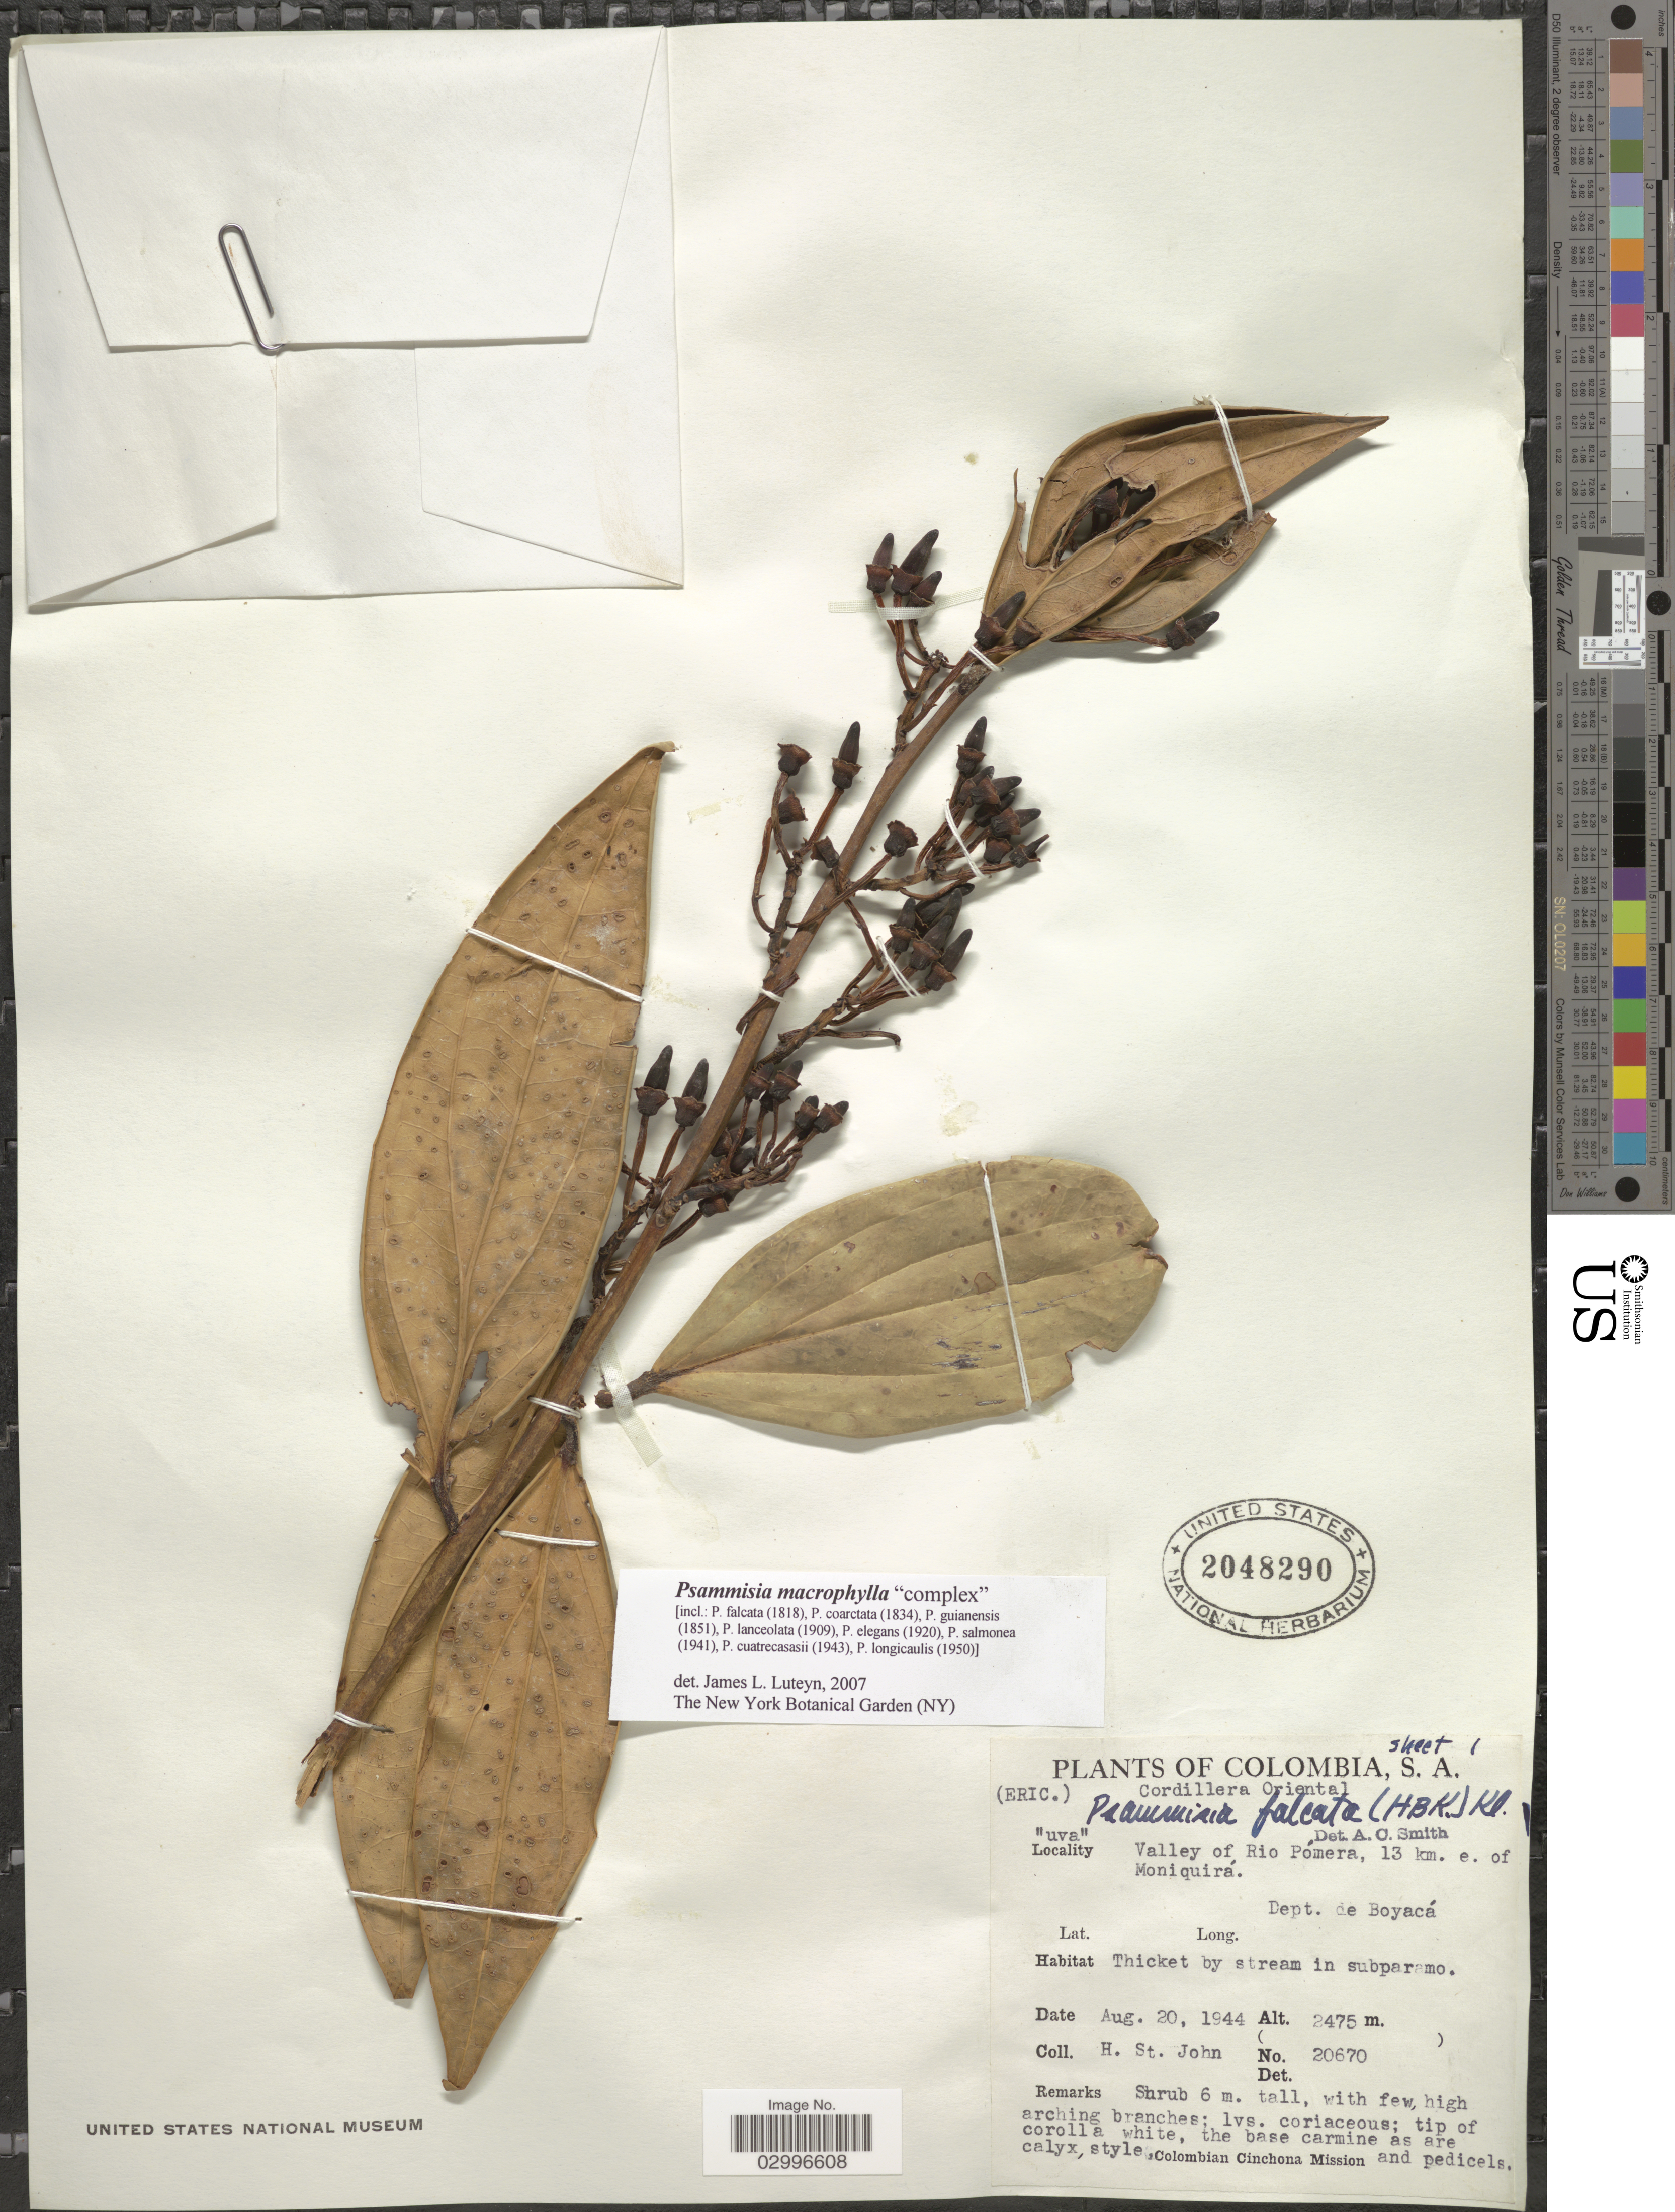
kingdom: Plantae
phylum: Tracheophyta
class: Magnoliopsida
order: Ericales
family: Ericaceae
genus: Psammisia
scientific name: Psammisia macrophylla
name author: (Kunth) Klotzsch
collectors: H. St. John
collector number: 20670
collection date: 1944-08-20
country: Colombia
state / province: Boyacá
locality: Cordillera Oriental. Valley of Rio Pómera, 13 km. e. of Moniquira. Dept. de Boyacá.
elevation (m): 2475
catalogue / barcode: US 2048290